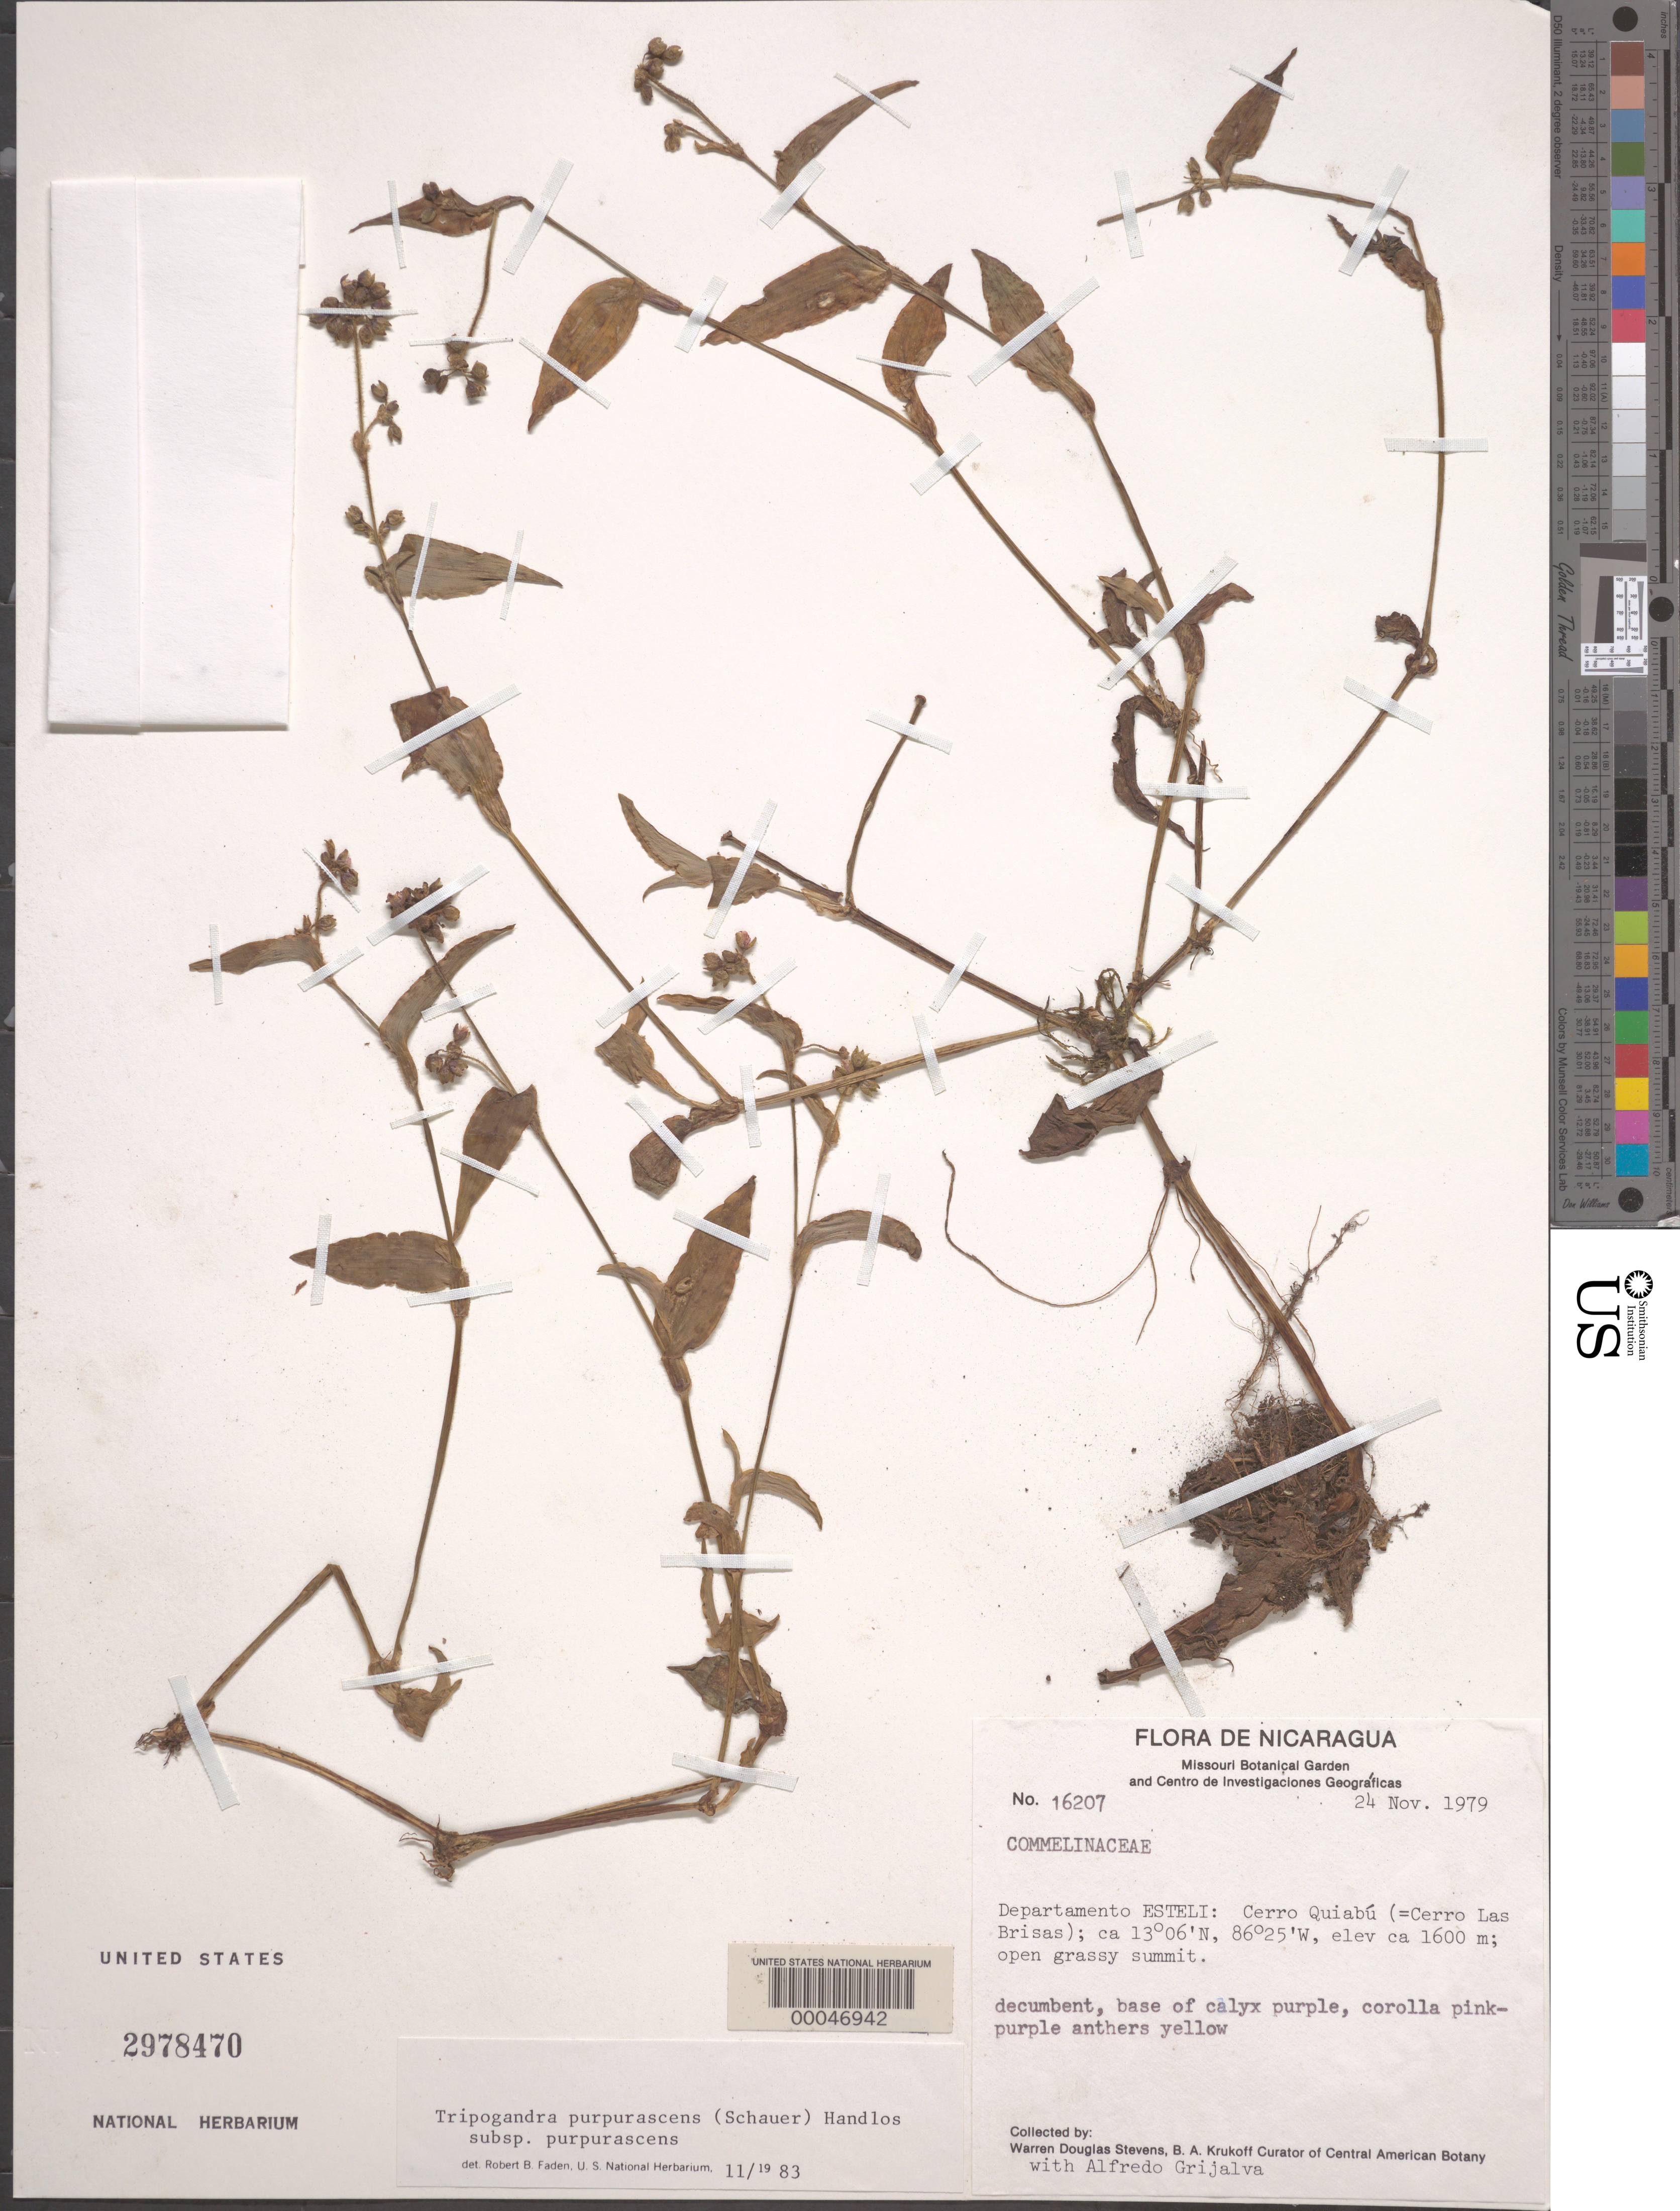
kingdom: Plantae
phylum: Tracheophyta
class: Liliopsida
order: Commelinales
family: Commelinaceae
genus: Tripogandra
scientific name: Tripogandra purpurascens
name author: (S. Schauer) Handlos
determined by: Faden, Robert B., (US), Smithsonian Institution - National Museum of Natural History (UNITED STATES)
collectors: W. D. Stevens & A. Grijalva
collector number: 16207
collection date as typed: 24 Nov 1979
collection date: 1979-11-24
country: Nicaragua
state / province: Estelí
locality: Cerro quiabu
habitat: Open, grassy summit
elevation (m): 1600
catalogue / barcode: US 2978470